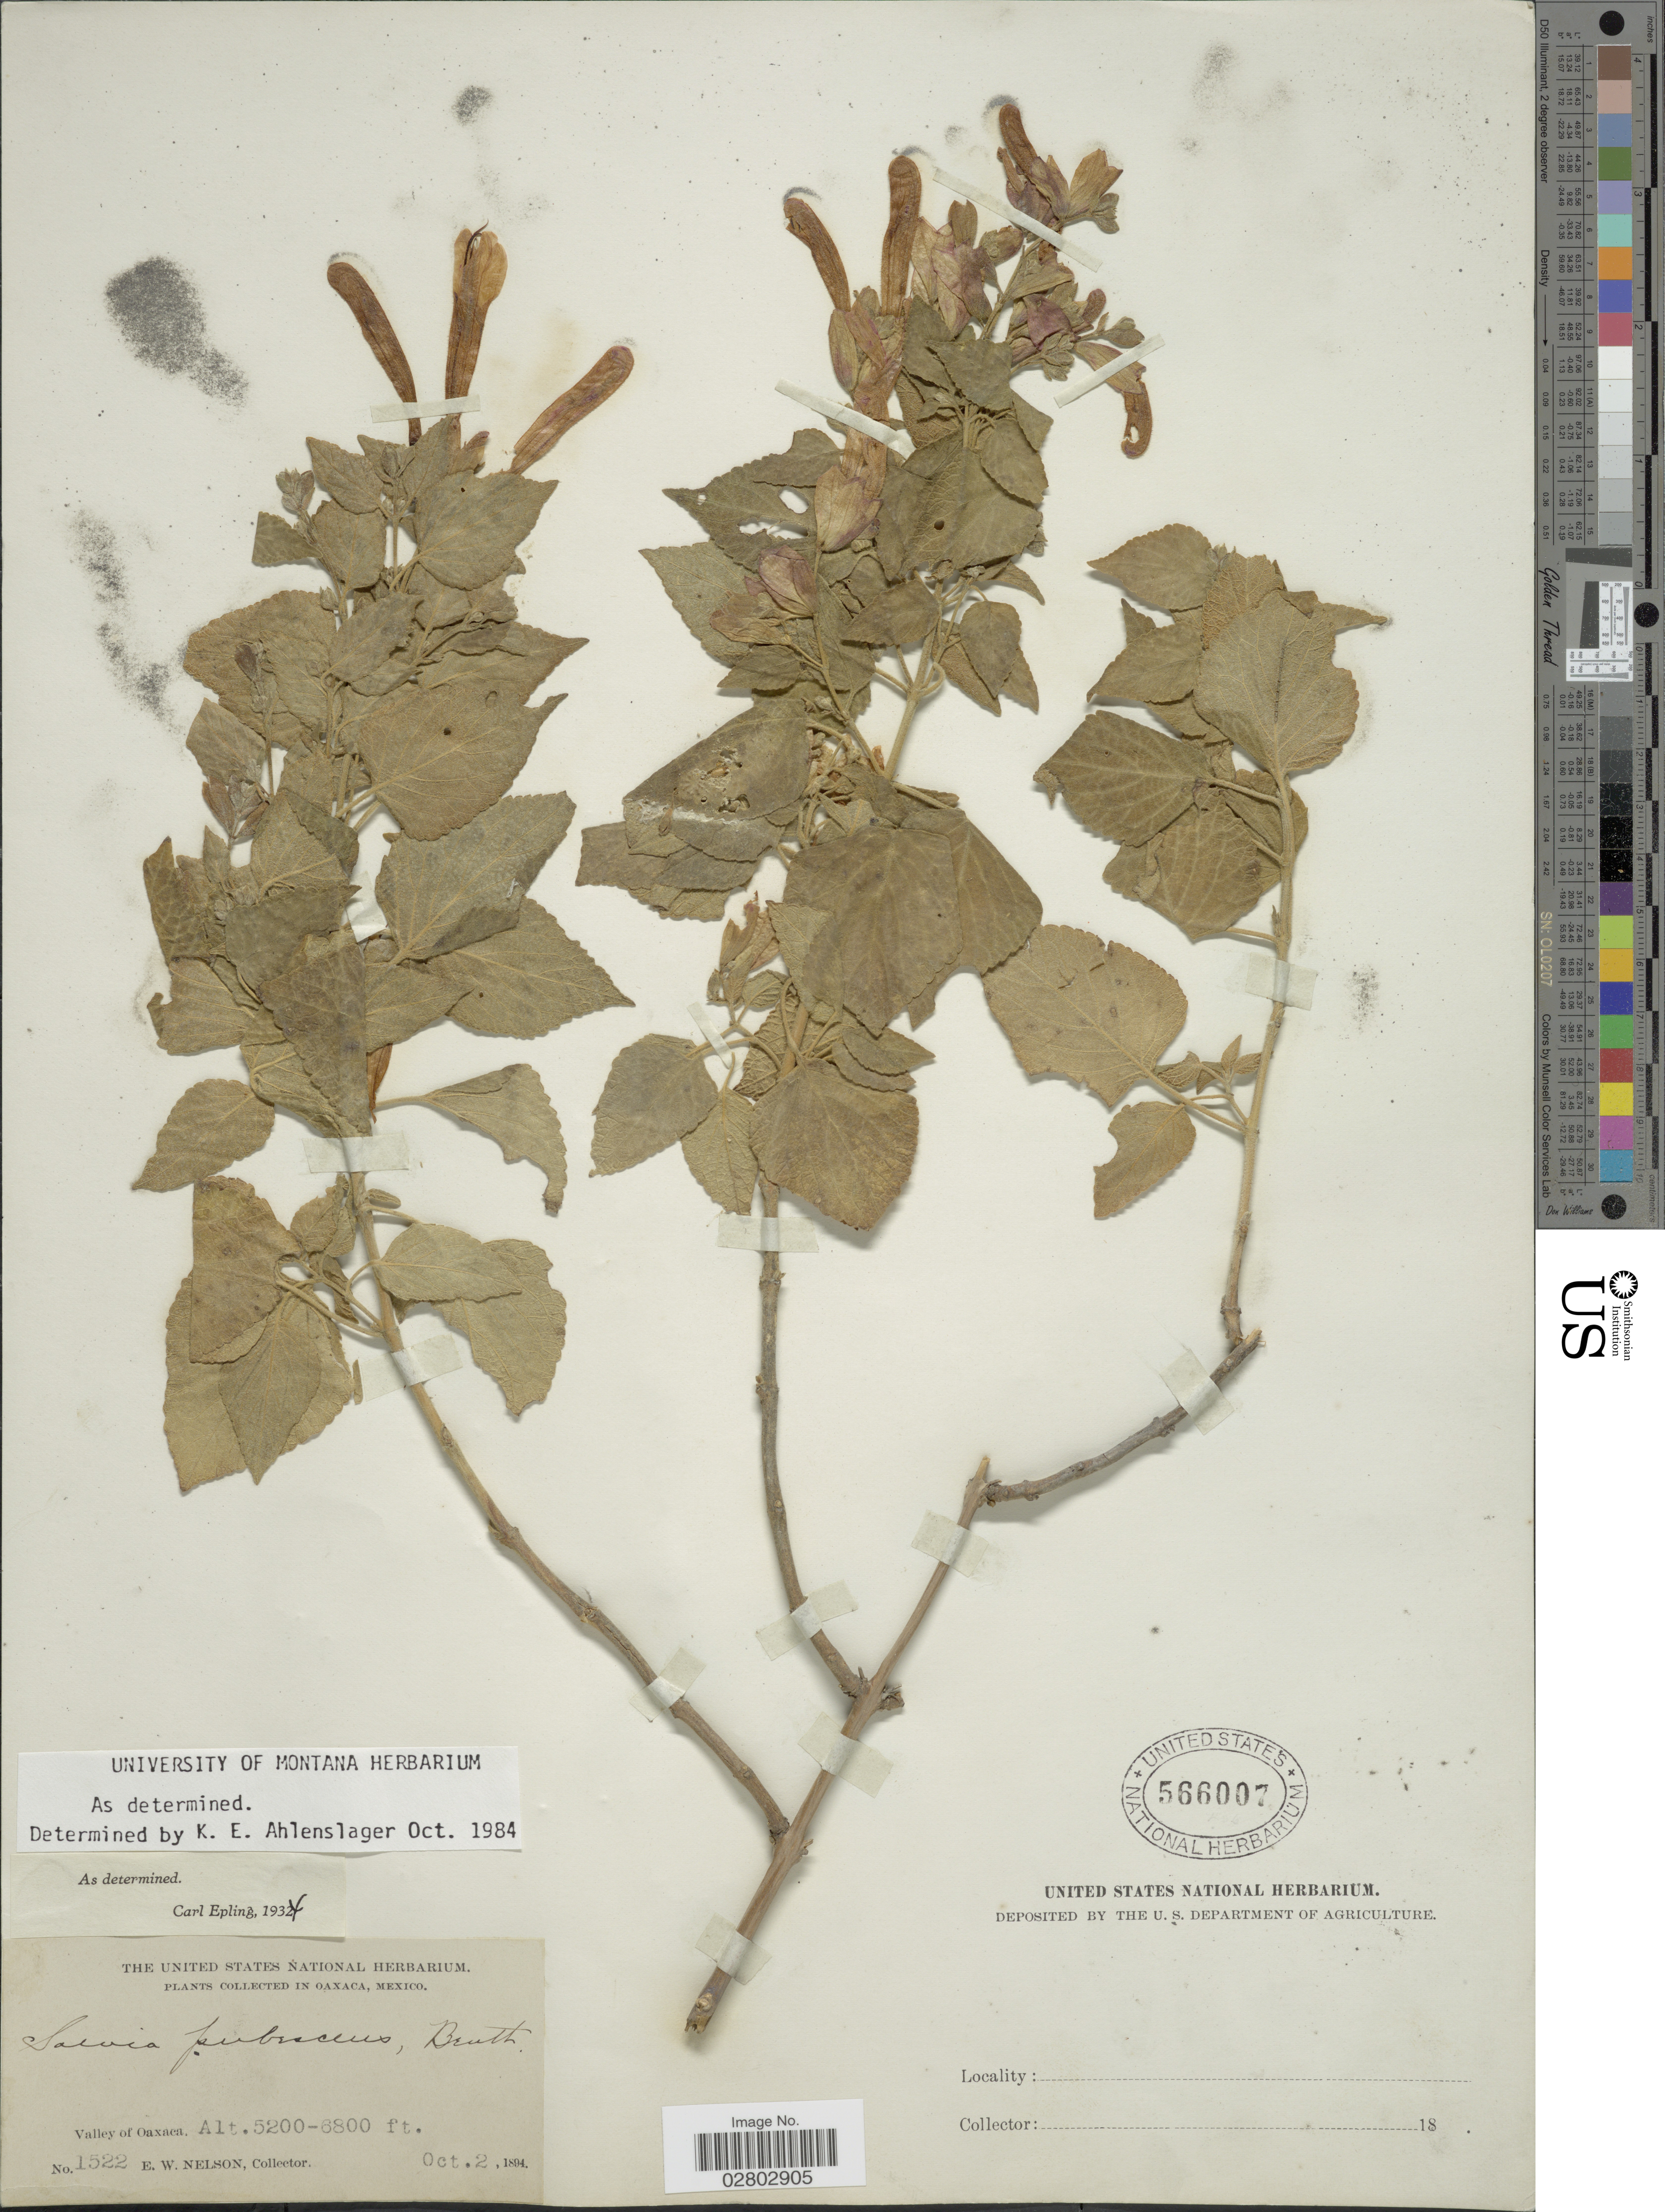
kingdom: Plantae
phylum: Tracheophyta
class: Magnoliopsida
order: Lamiales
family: Lamiaceae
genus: Salvia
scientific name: Salvia pubescens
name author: Benth.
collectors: E. W. Nelson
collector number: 1522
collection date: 1894-10-02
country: Mexico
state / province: Oaxaca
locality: Valley of Oaxaca.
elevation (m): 1585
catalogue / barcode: US 566007